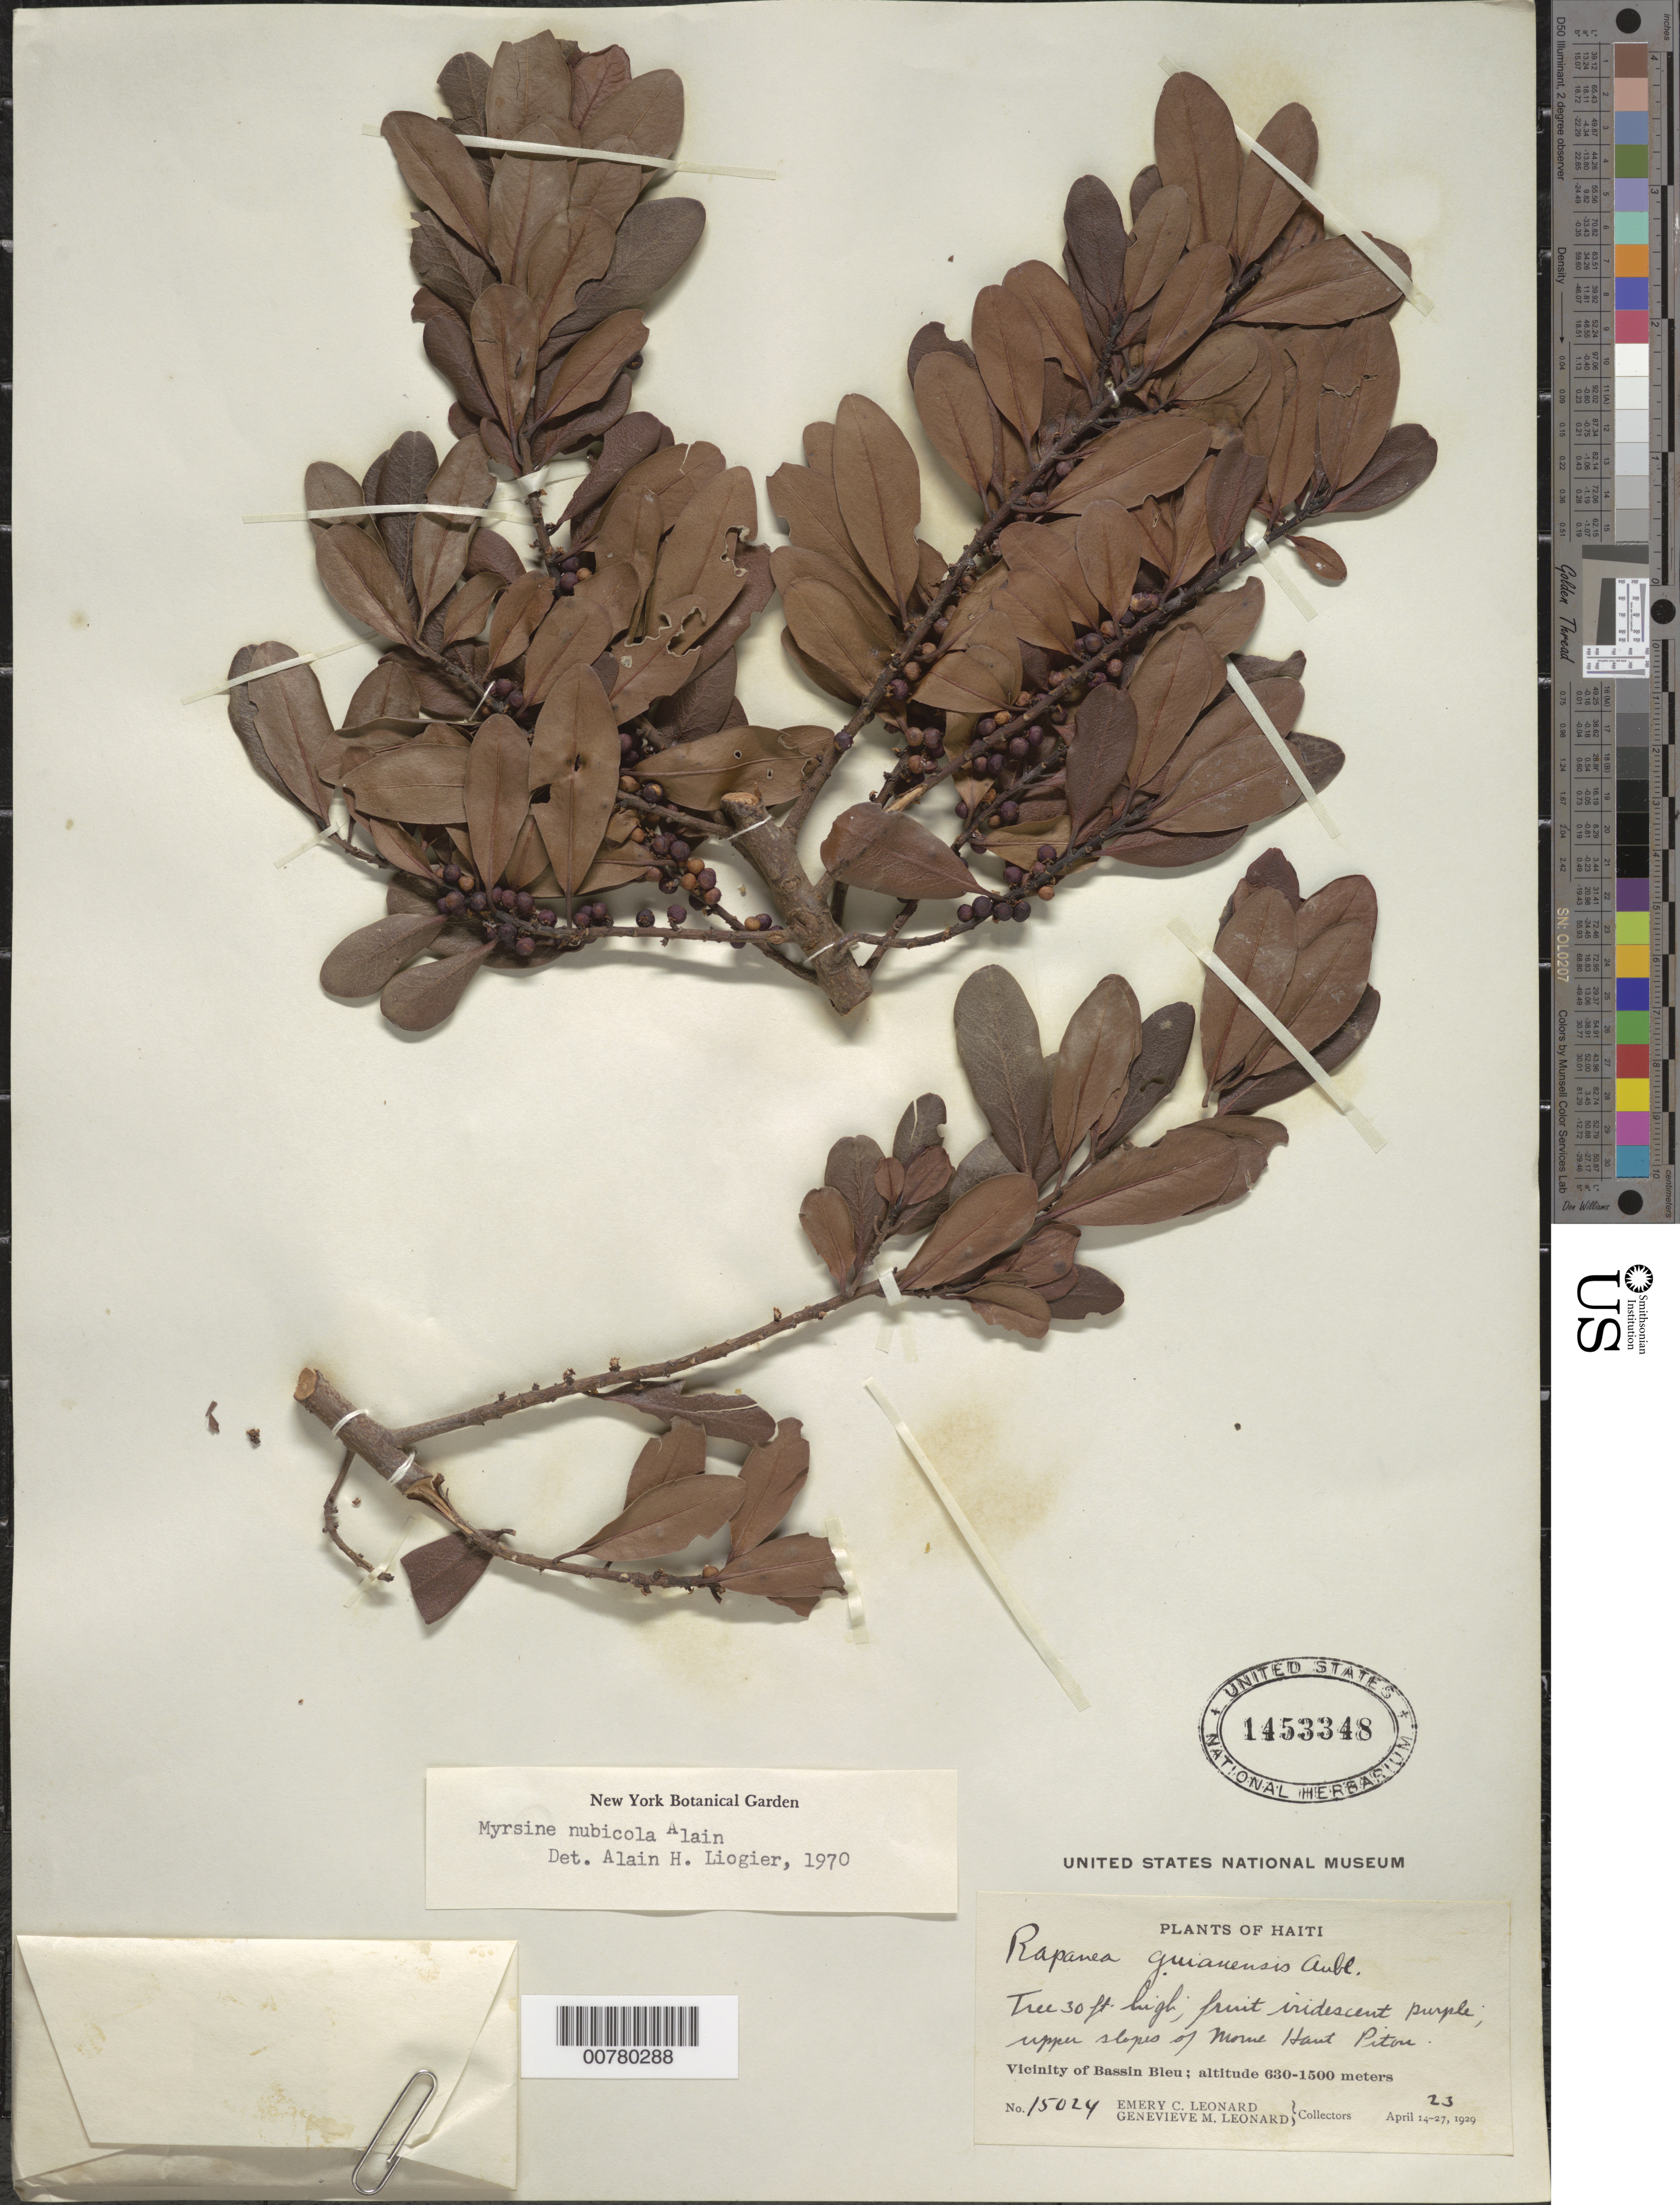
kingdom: Plantae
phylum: Tracheophyta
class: Magnoliopsida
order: Ericales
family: Primulaceae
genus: Myrsine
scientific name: Myrsine nubicola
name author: Alain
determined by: Liogier, Alain H.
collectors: E. C. Leonard & G. M. Leonard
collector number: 15024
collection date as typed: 23 Apr 1929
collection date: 1929-04-23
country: Haiti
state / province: Nord-Ouest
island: Hispaniola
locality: Vicinity of Bassin Bleu, upper slopes of Morne Haut Piton.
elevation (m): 630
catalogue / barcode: US 1453348